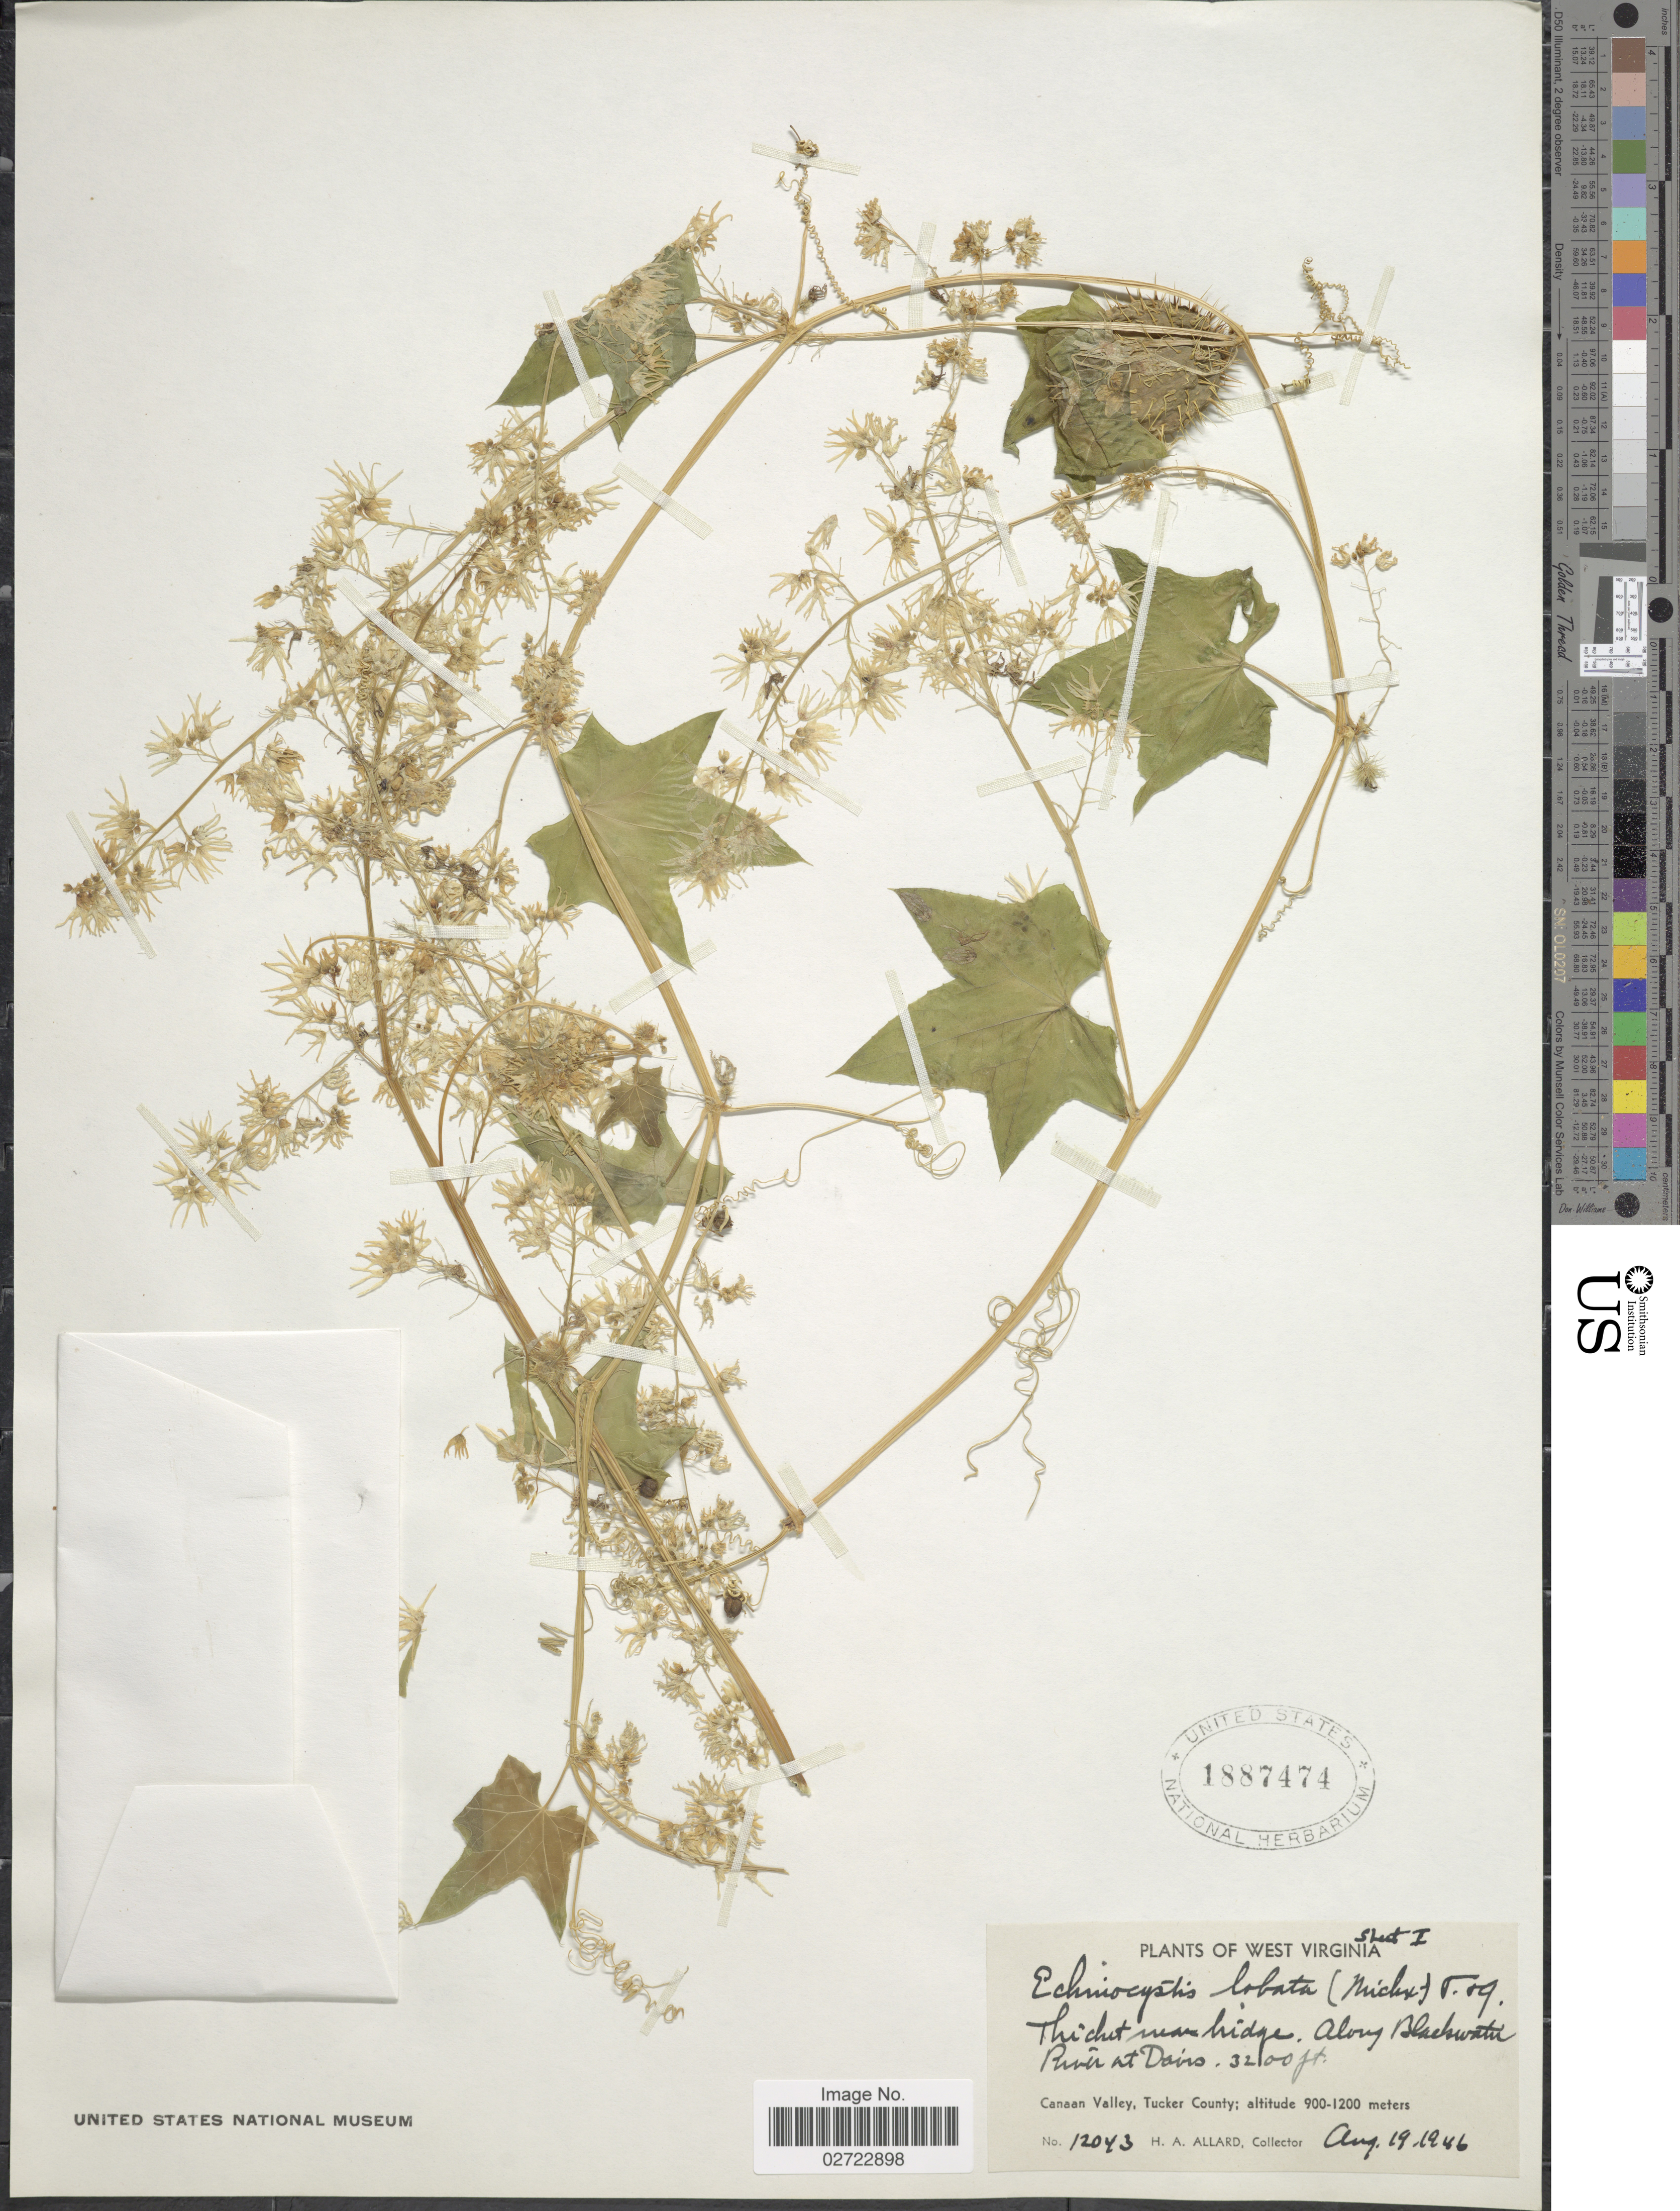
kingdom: Plantae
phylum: Tracheophyta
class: Magnoliopsida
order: Cucurbitales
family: Cucurbitaceae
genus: Echinocystis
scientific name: Echinocystis lobata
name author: (Michx.) Torr. & A. Gray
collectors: H. A. Allard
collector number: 12043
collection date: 1946-08-19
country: United States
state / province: West Virginia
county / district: Tucker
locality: Thicket near bridge, along Blackwater River at Davis, Canaan Valley, Tucker County.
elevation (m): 975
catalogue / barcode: US 1887474